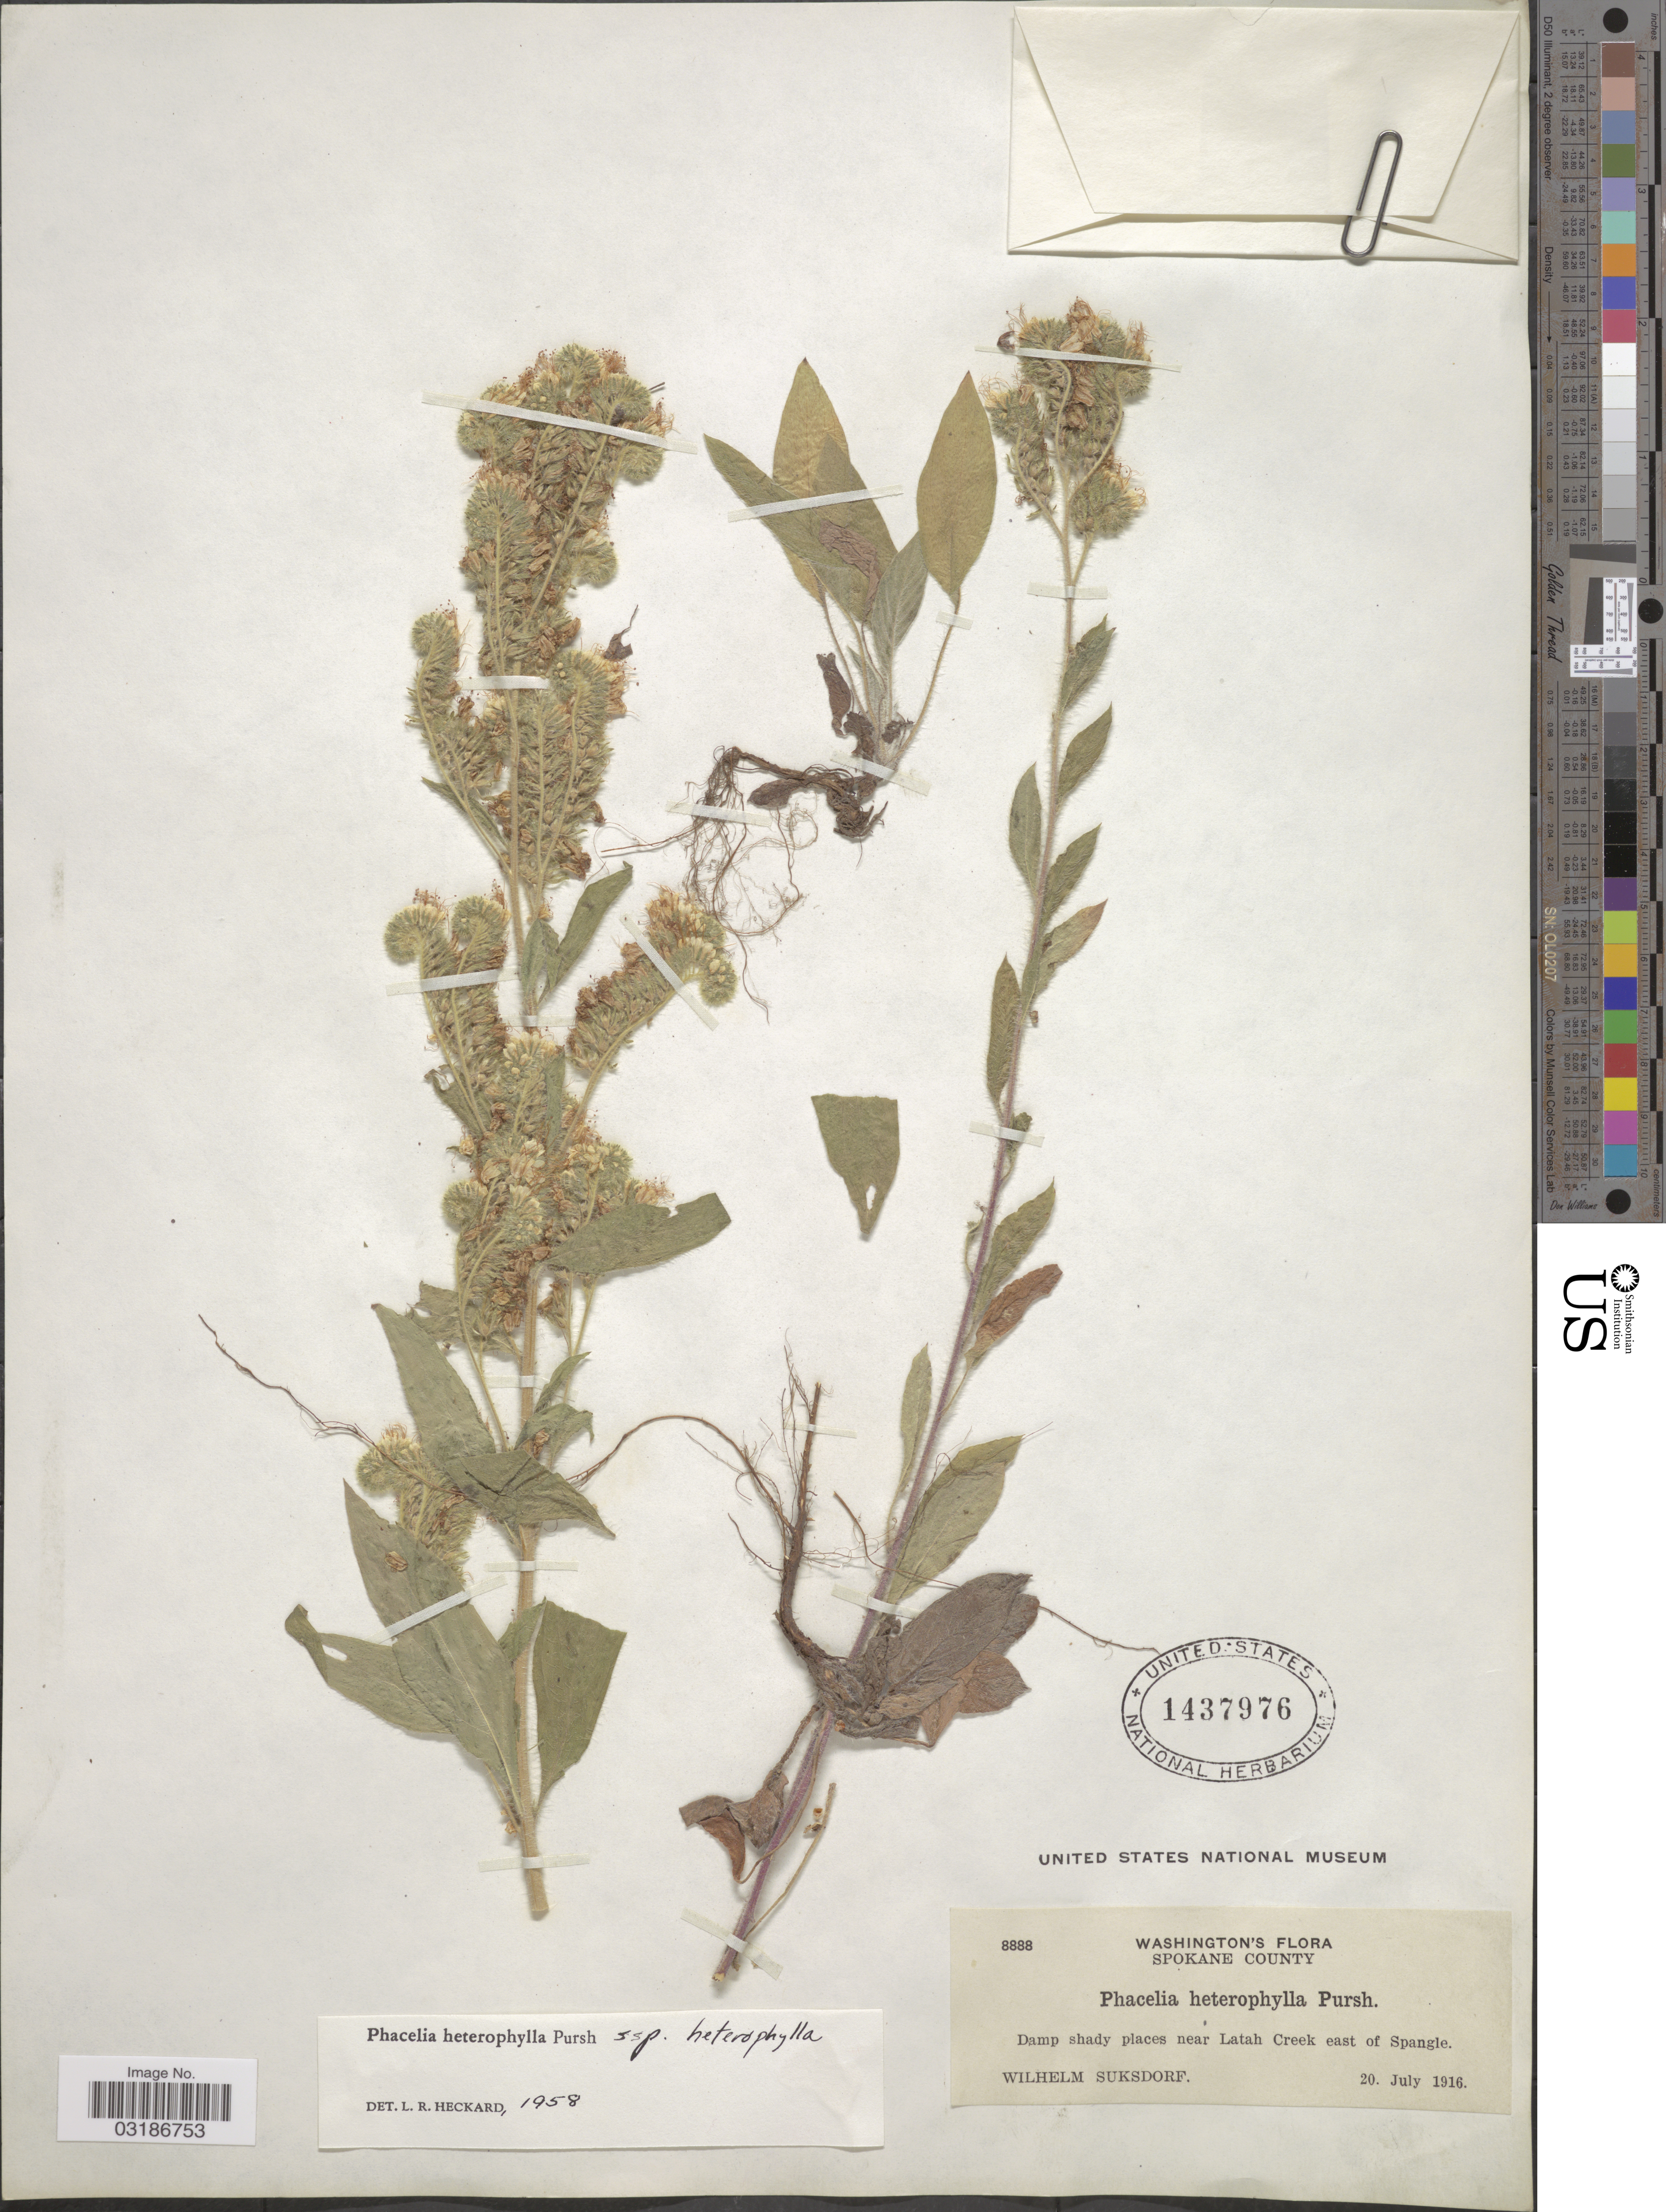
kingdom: Plantae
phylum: Tracheophyta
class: Magnoliopsida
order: Boraginales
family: Hydrophyllaceae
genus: Phacelia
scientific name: Phacelia heterophylla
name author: Pursh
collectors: W. N. Suksdorf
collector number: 8888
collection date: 1916-07-20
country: United States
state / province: Washington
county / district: Spokane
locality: Spokane County. Damp shady places near Latah Creek east of Spangle.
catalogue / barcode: US 1437976